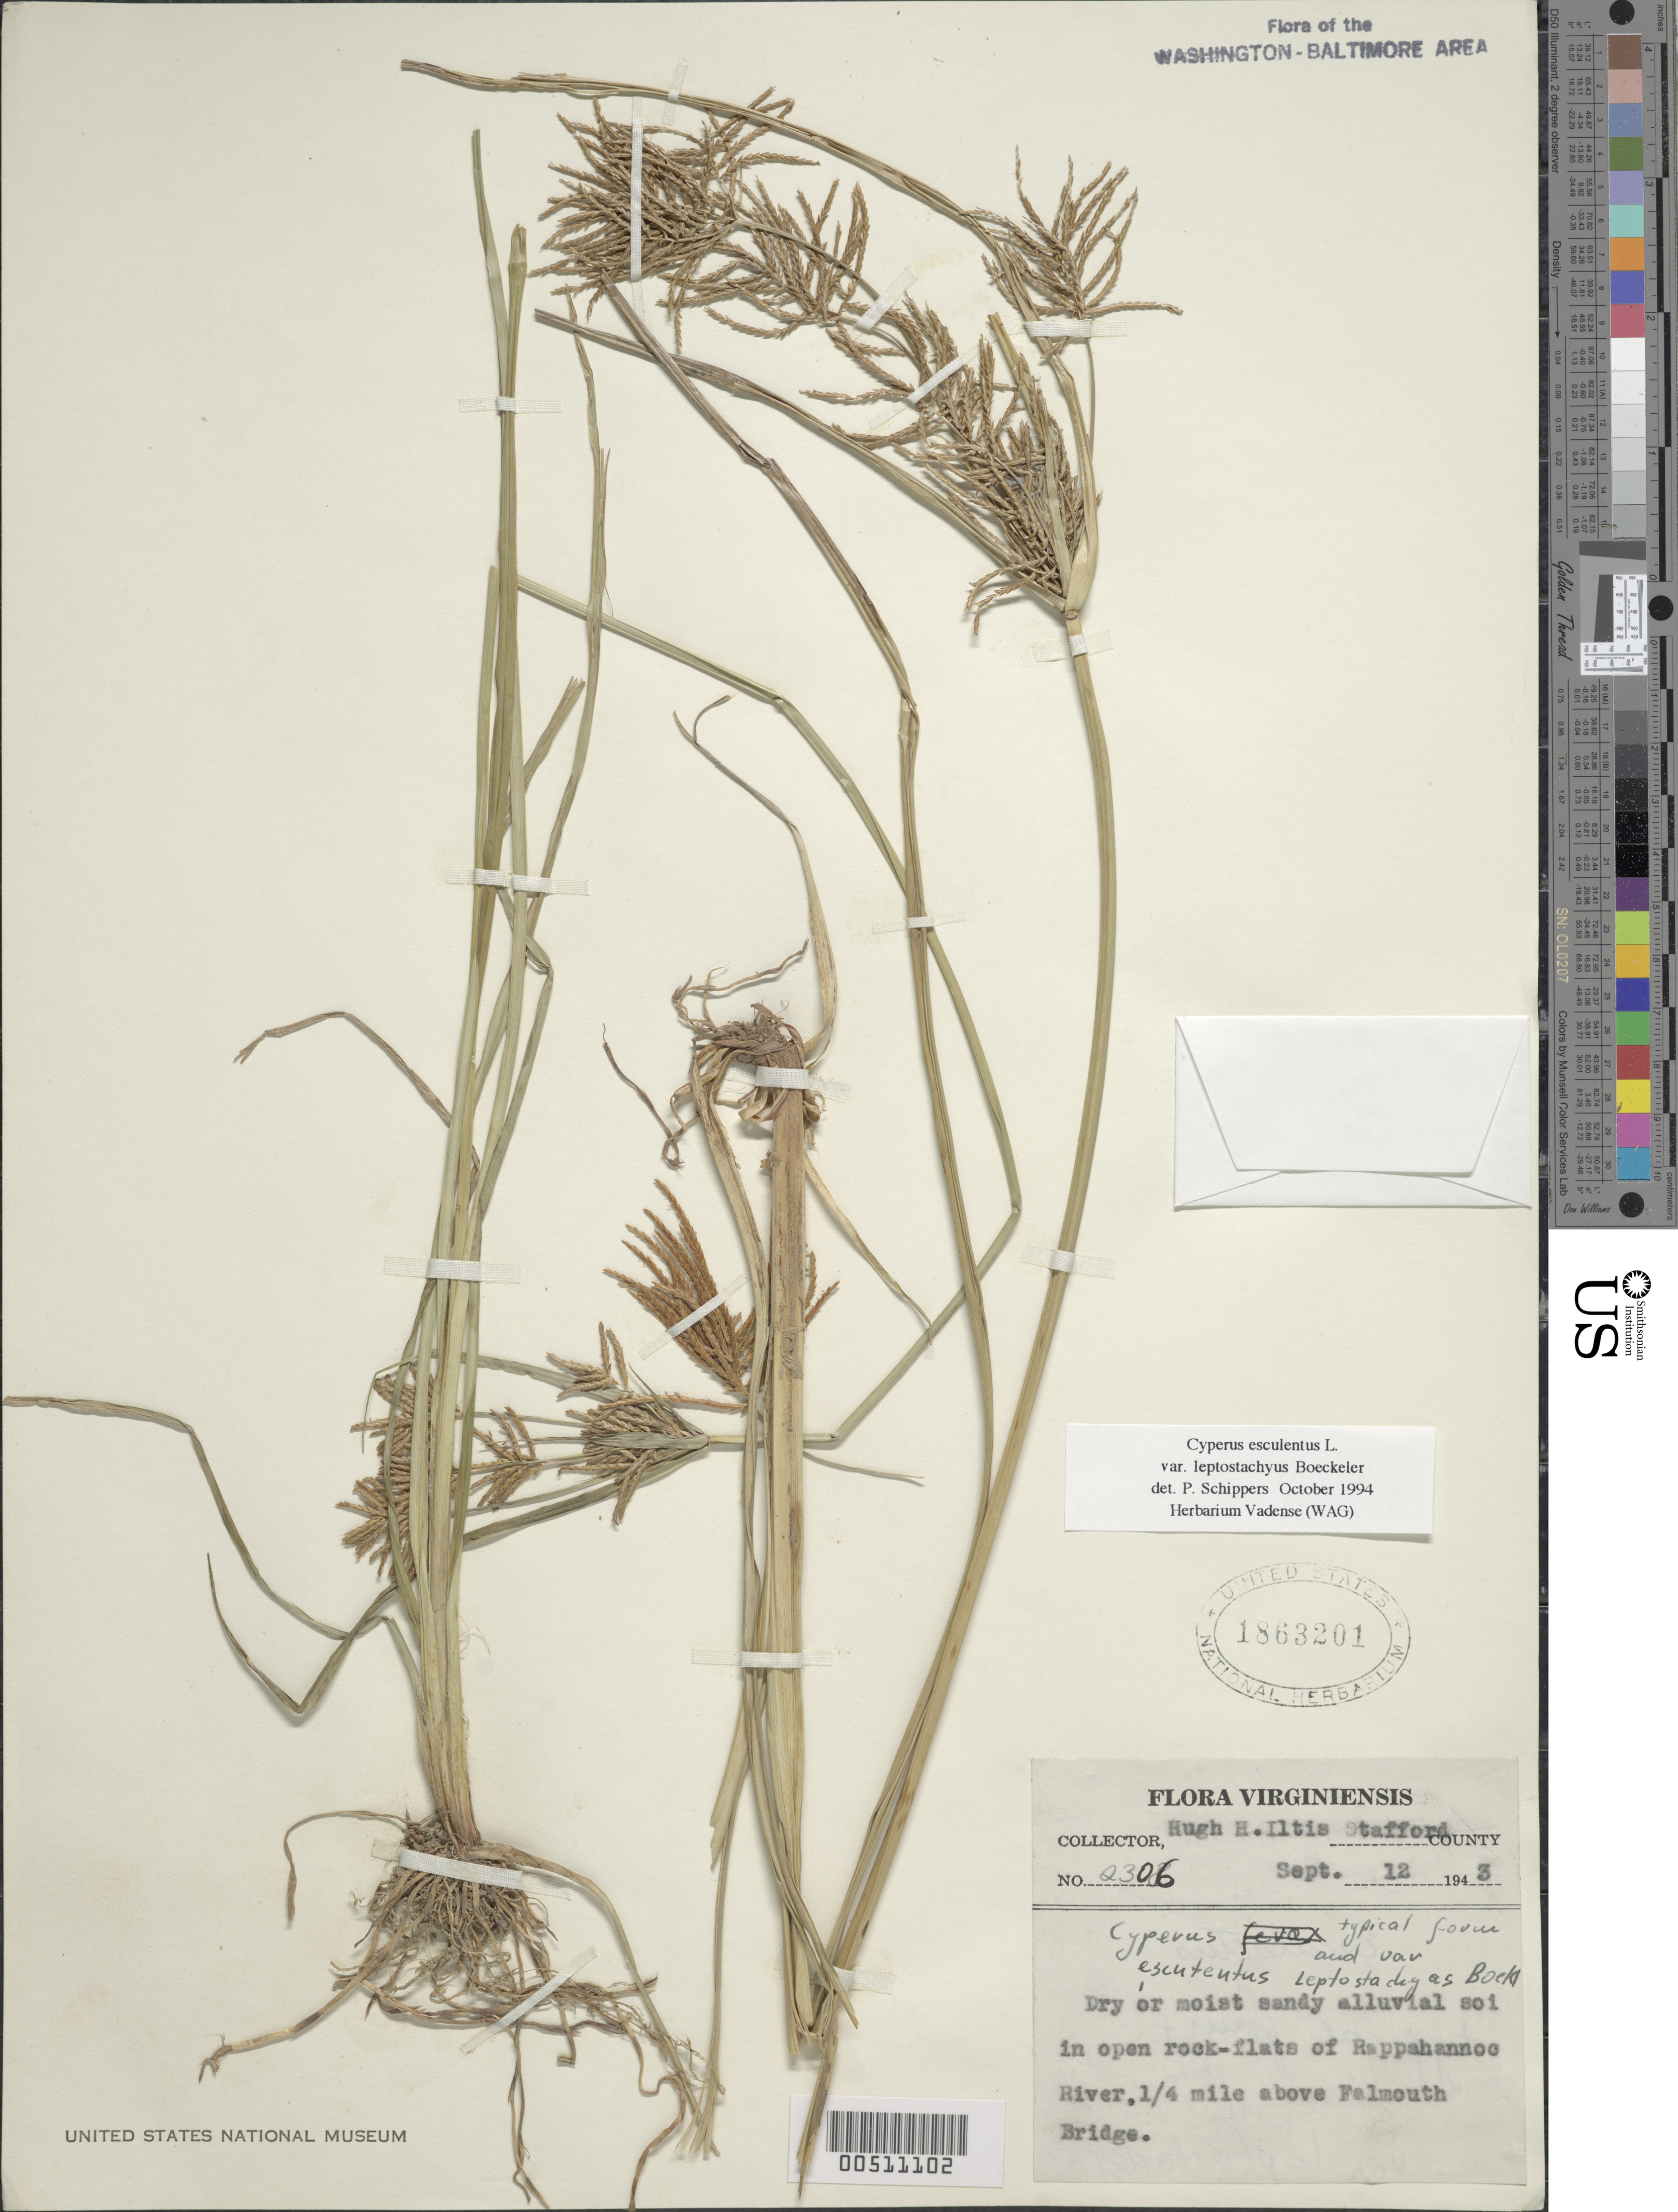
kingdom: Plantae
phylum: Tracheophyta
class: Liliopsida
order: Poales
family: Cyperaceae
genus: Cyperus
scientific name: Cyperus esculentus var. leptostachyus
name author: Boeckeler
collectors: H. H. Iltis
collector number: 2306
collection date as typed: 12 Sep 1943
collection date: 1943-09-12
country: United States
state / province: Virginia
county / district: Stafford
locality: Rappahannock River, above Falmouth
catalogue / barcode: US 1863201